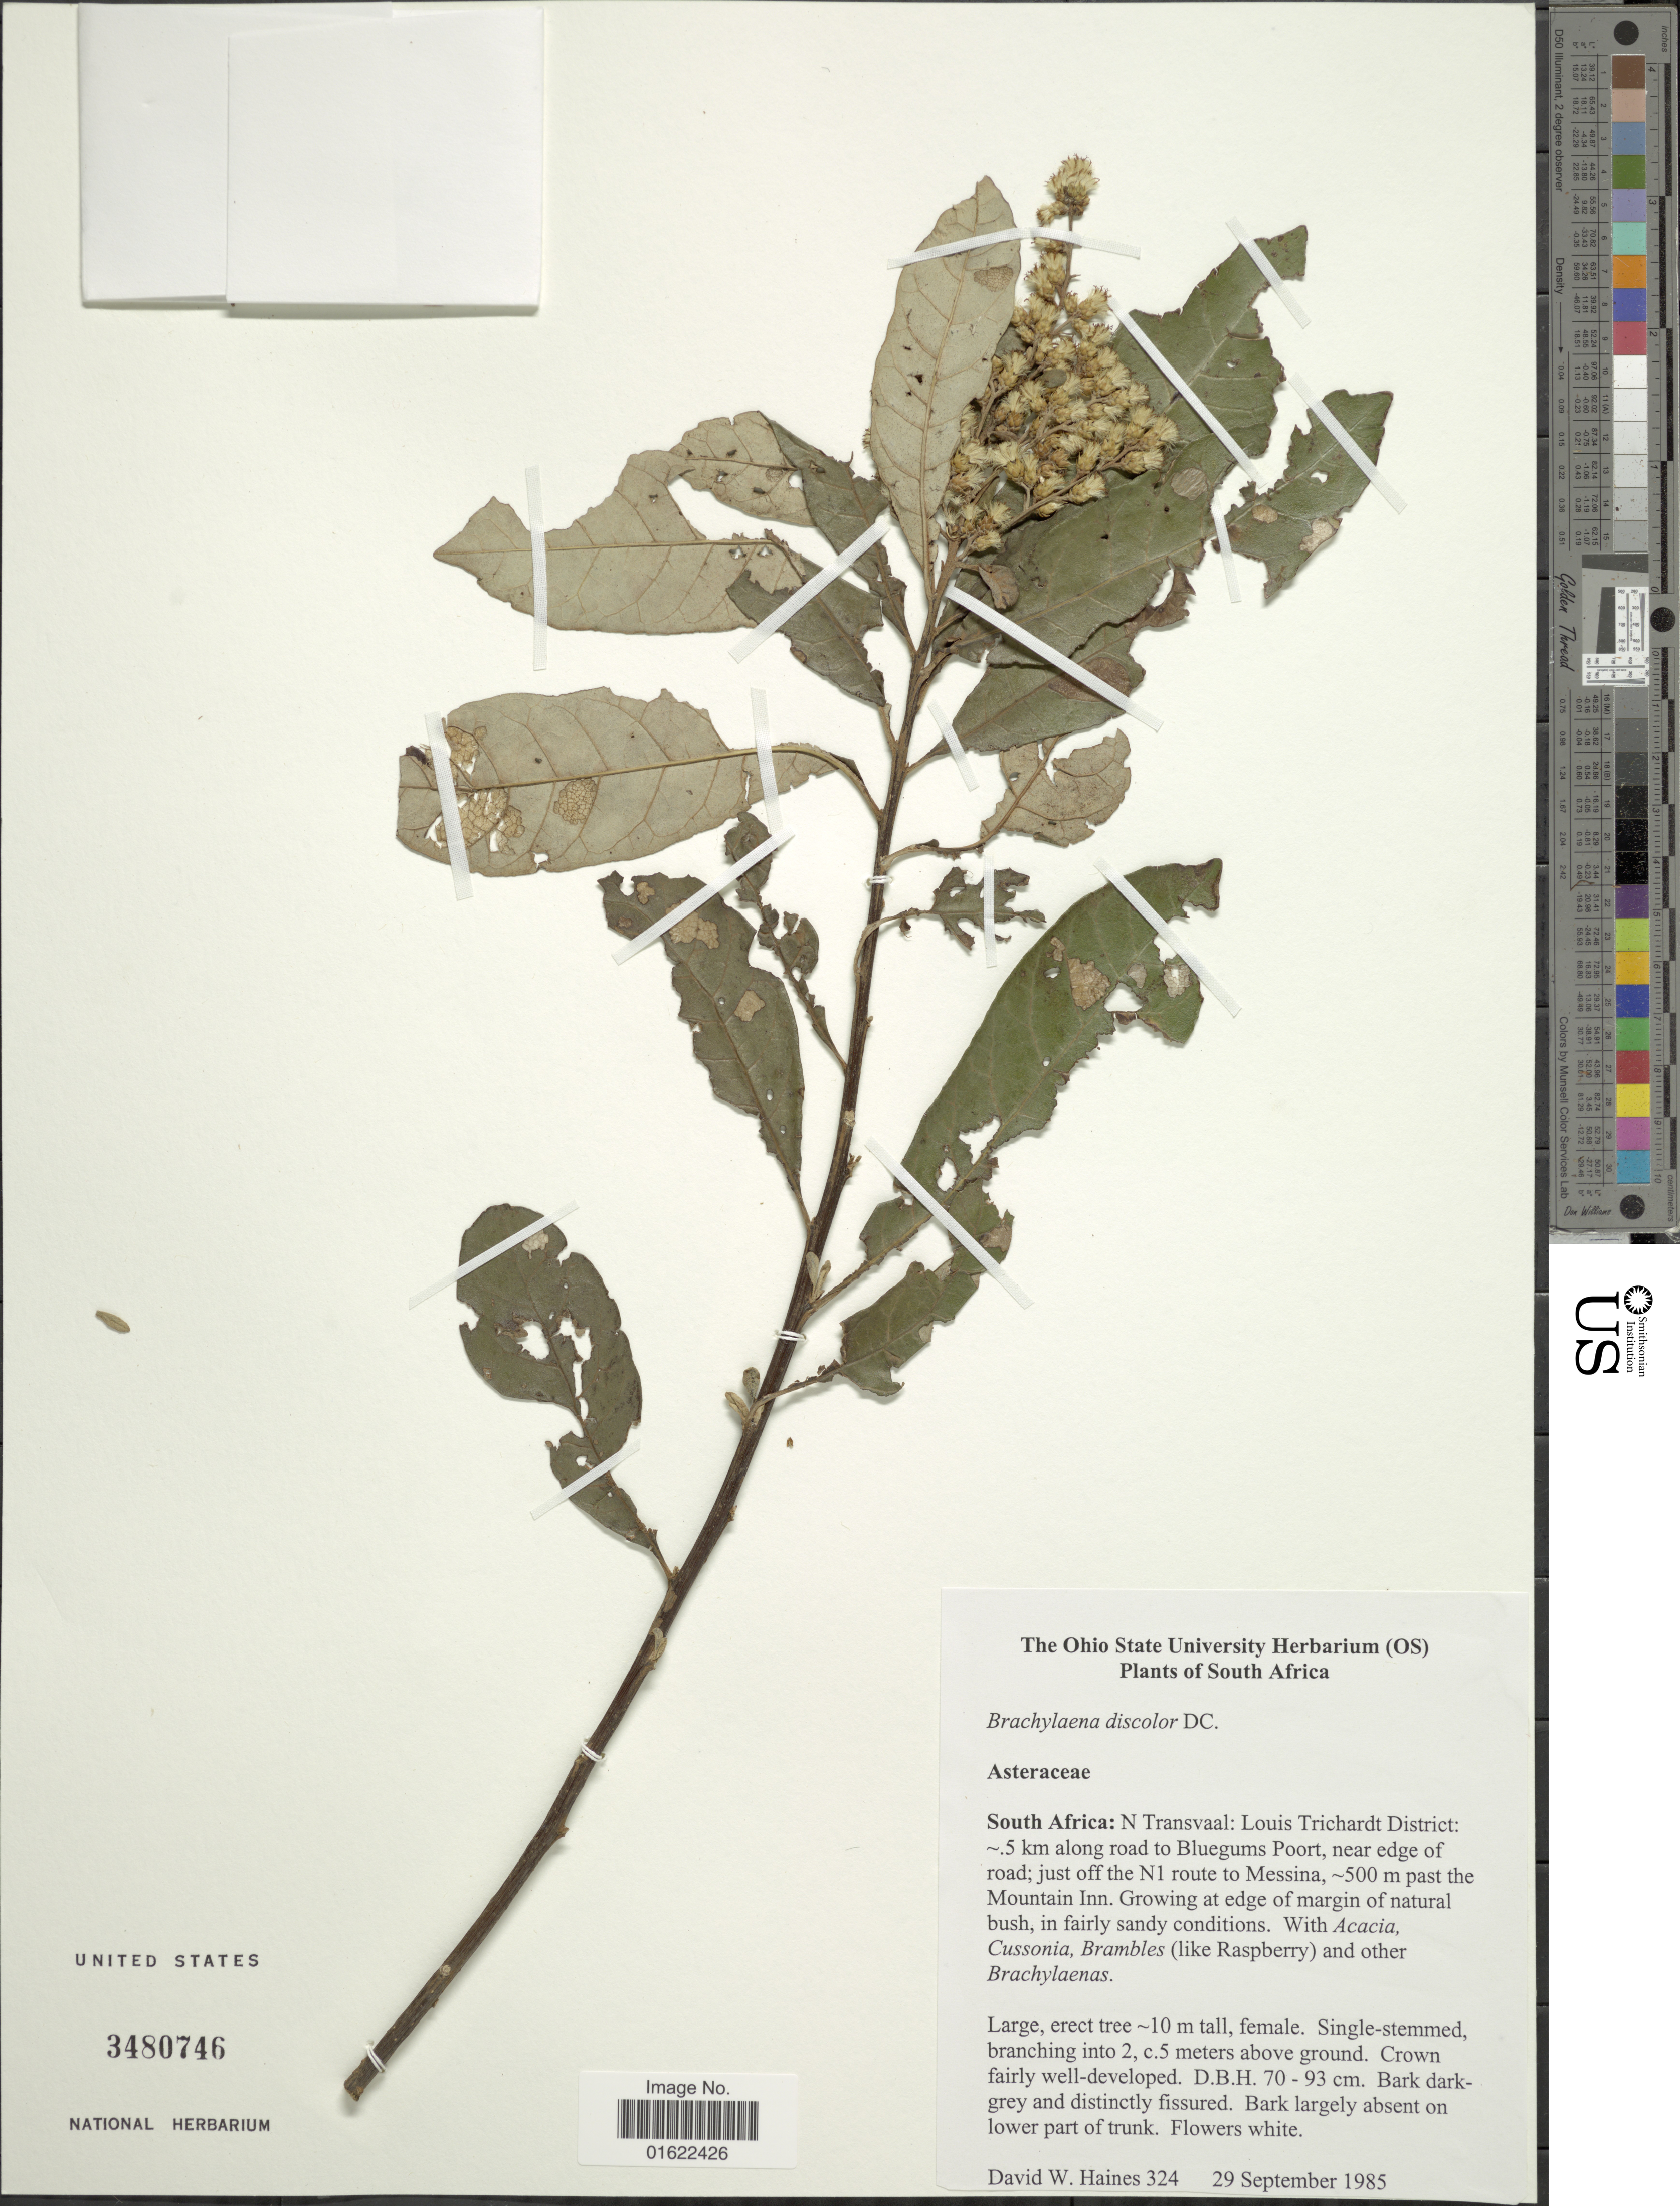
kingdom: Plantae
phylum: Tracheophyta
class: Magnoliopsida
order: Asterales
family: Asteraceae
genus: Brachylaena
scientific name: Brachylaena discolor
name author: DC.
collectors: D. Haines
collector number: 324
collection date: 1985-09-29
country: South Africa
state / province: Limpopo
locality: N Transvaal: Louis Trichardt District: 5 km along road to Bluegums Poort, near edge of road; just off the N1 route to Messina, 500 m past the Mountain Inn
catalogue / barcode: US 3480746